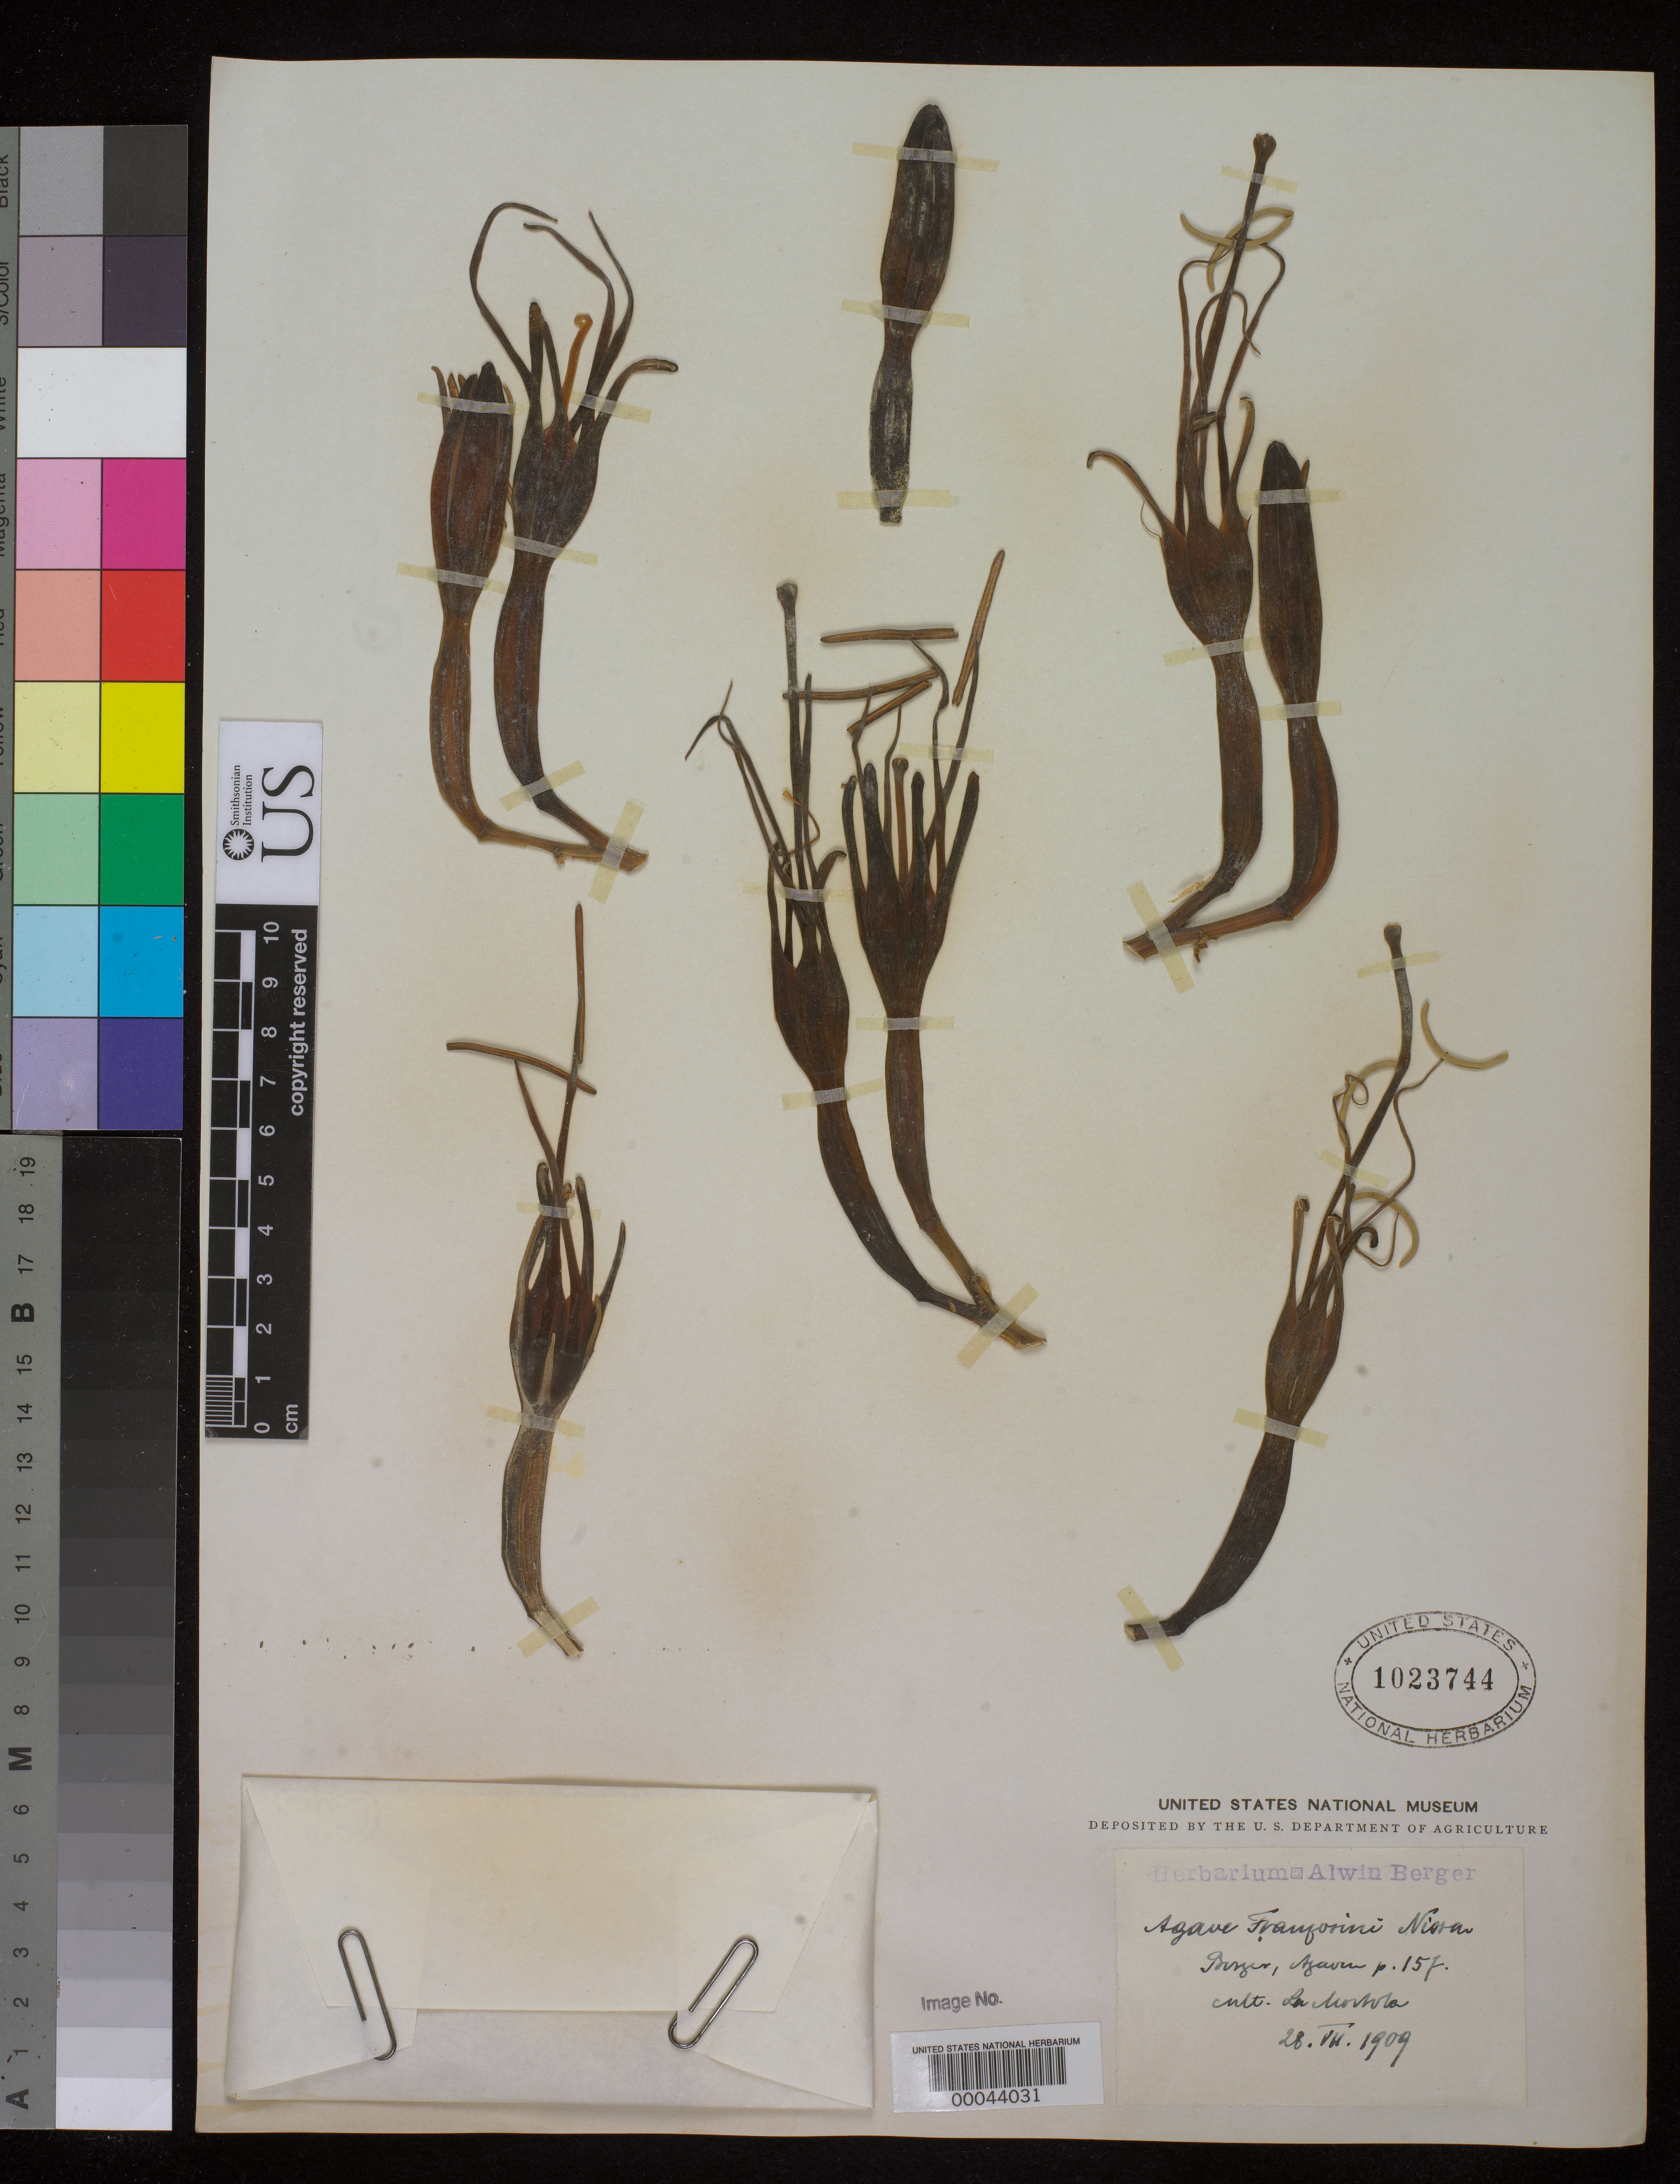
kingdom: Plantae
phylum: Tracheophyta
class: Liliopsida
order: Asparagales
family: Asparagaceae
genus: Agave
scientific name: Agave franzosini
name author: P. Sewell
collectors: ex herb. A. Berger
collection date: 1909-06-02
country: Mexico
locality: Cultivated at La Mortola, Italy.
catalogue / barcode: US 1023744